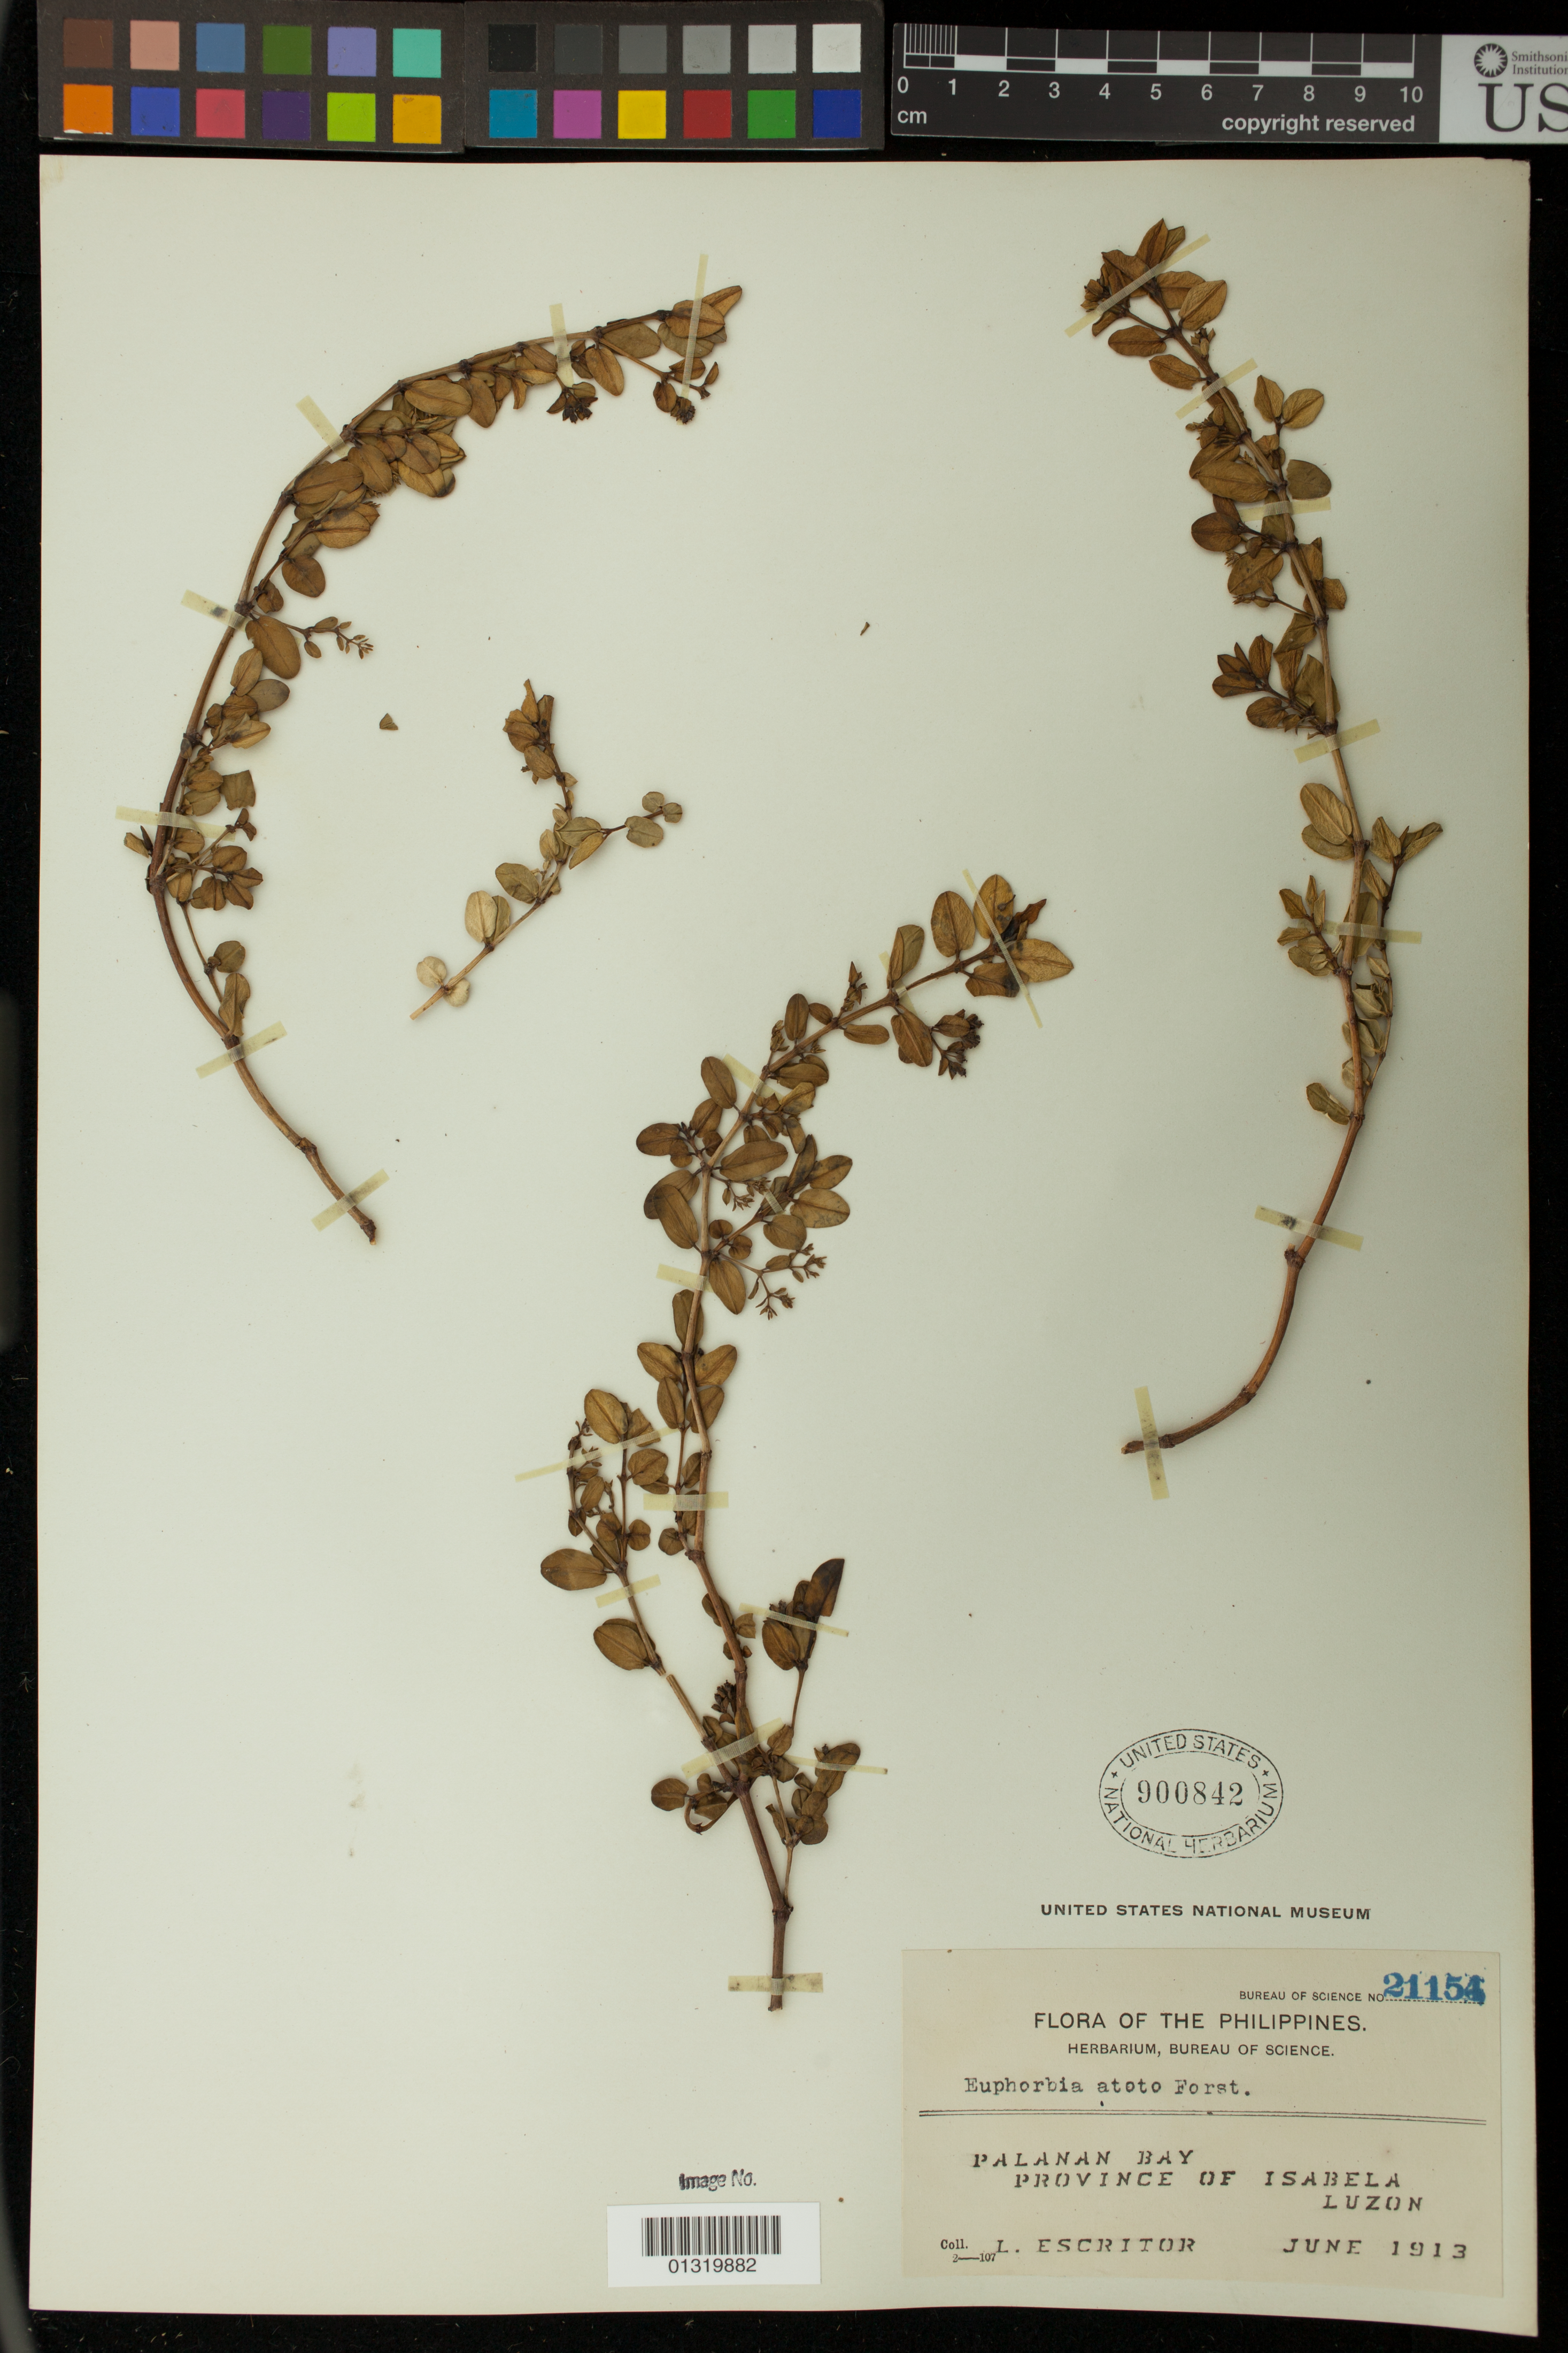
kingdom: Plantae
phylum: Tracheophyta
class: Magnoliopsida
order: Malpighiales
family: Euphorbiaceae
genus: Euphorbia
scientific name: Euphorbia atoto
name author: G. Forst.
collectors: L. Escritor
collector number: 21154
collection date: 1913-06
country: Philippines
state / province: Cagayan Valley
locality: Isabela Luzon, Palanan Bay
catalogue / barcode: US 900842